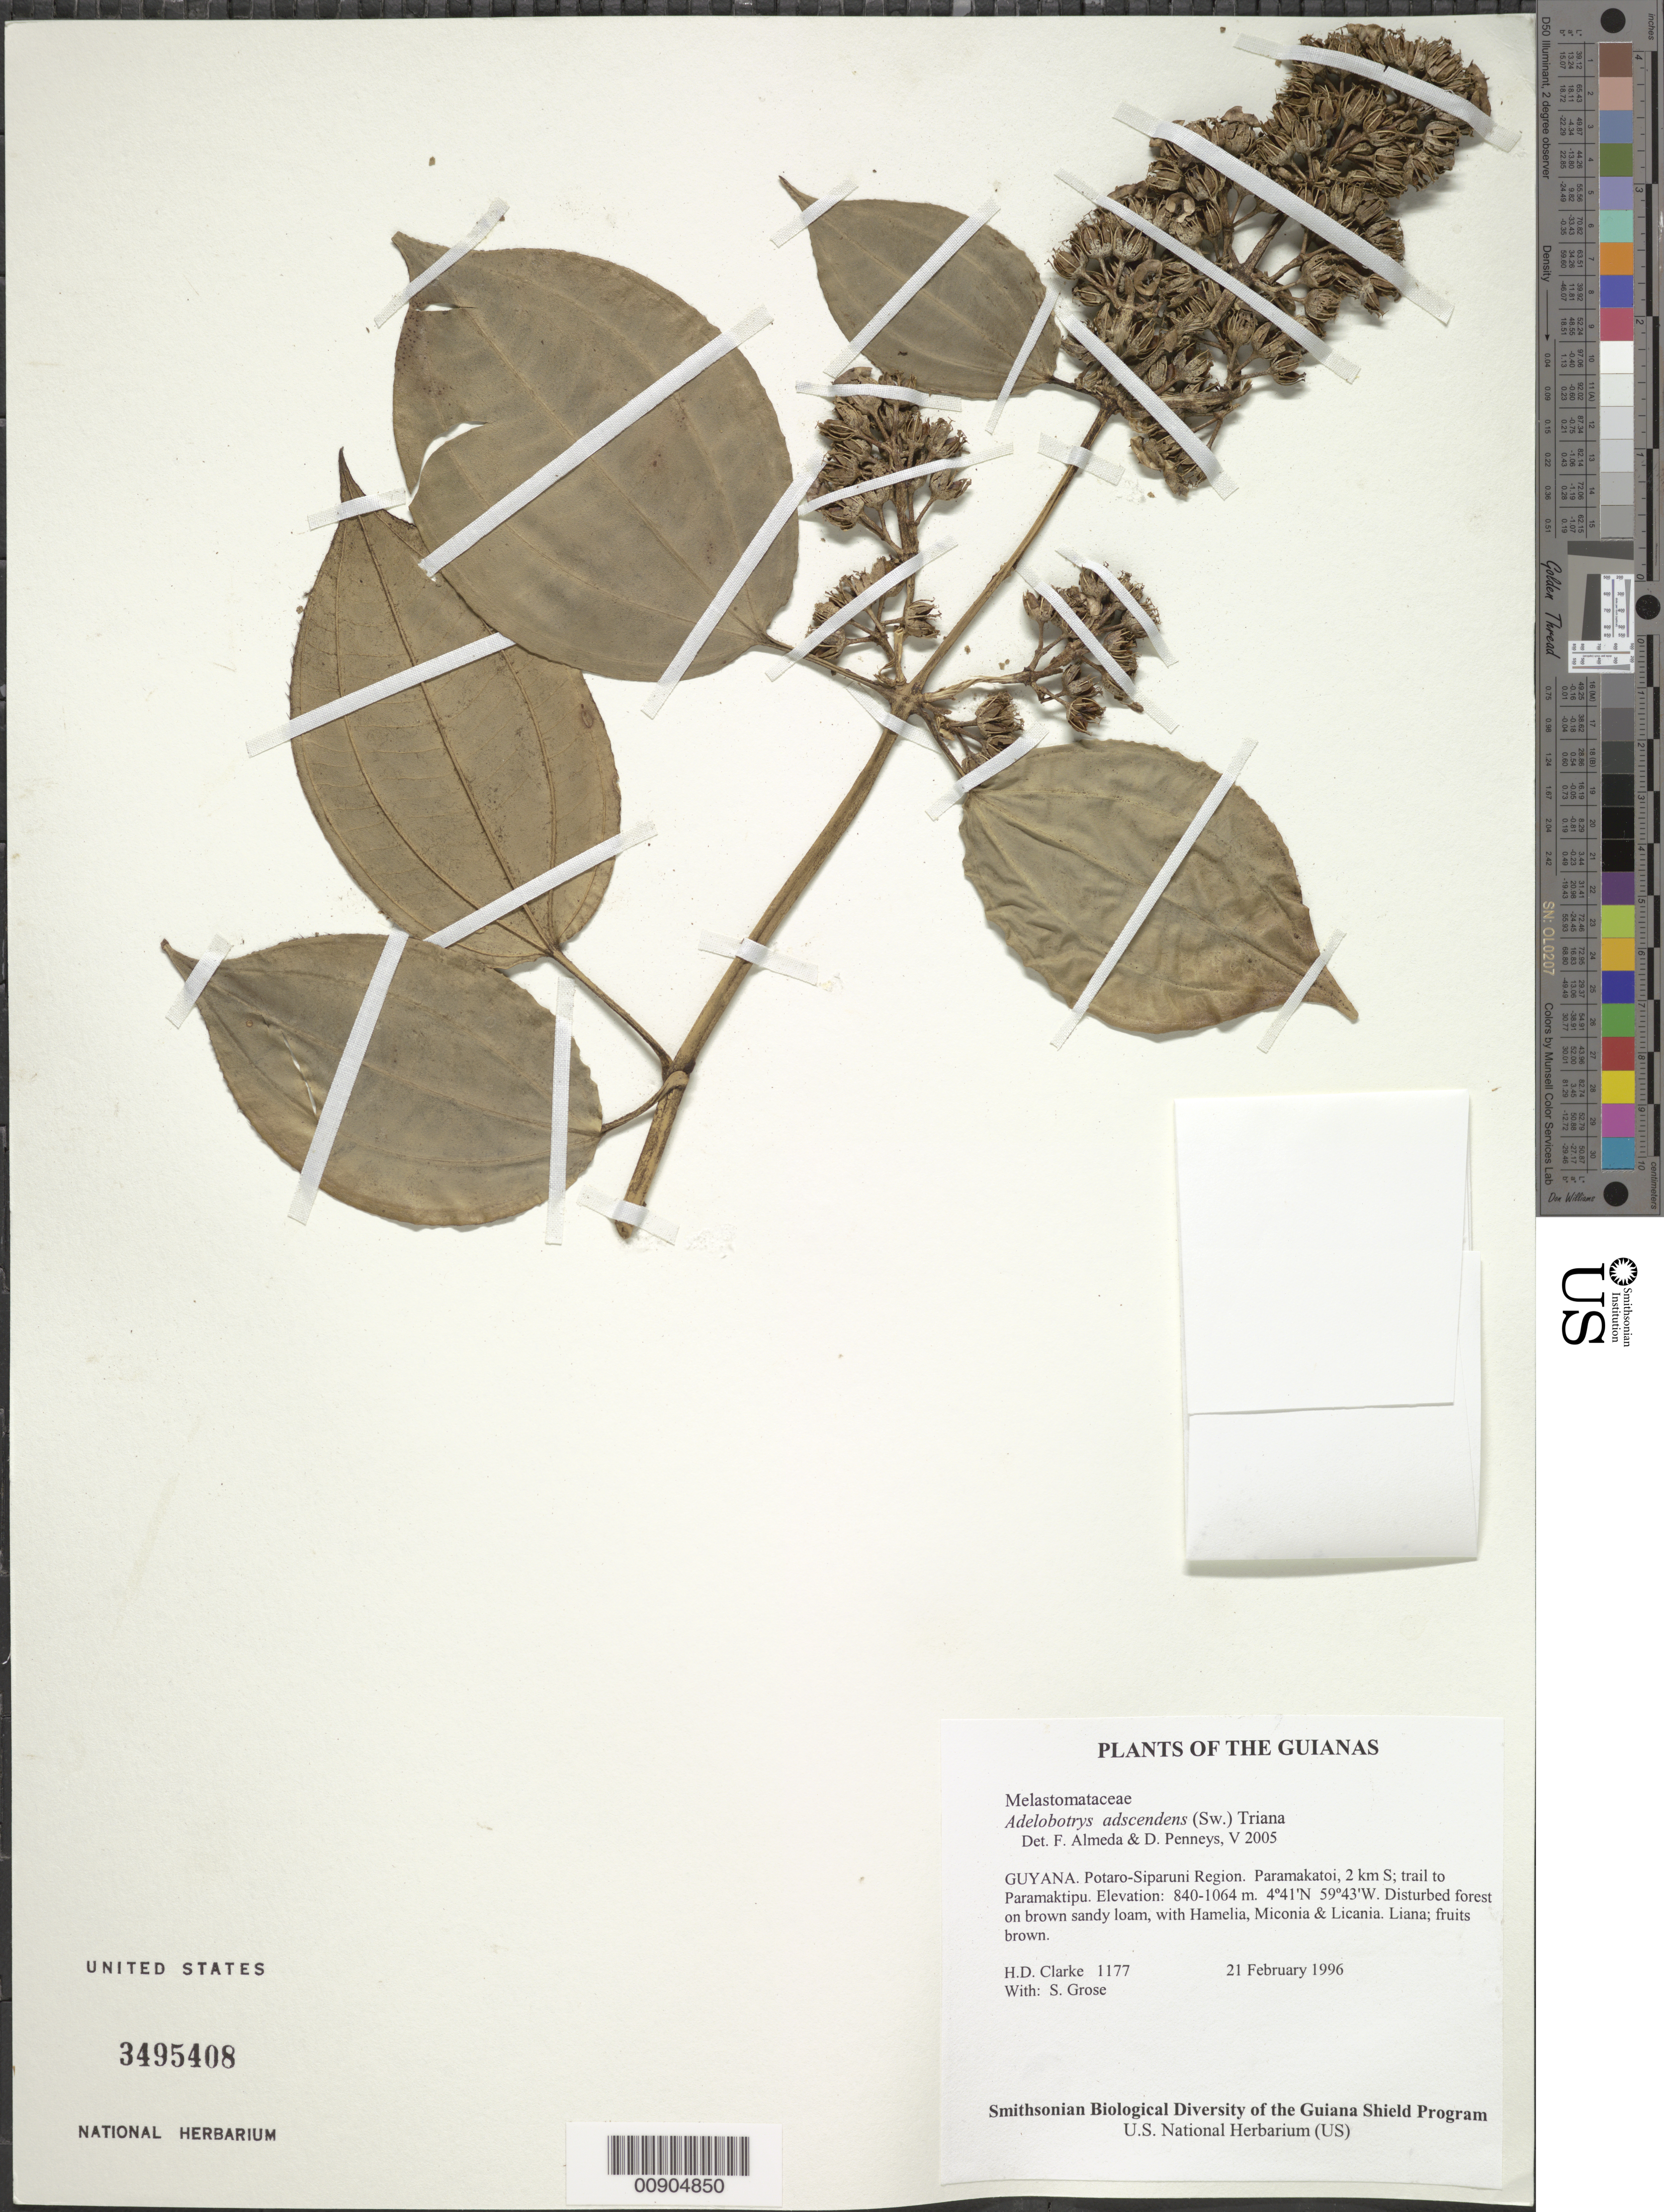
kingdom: Plantae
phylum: Tracheophyta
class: Magnoliopsida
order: Myrtales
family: Melastomataceae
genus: Adelobotrys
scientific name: Adelobotrys adscendens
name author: (Sw.) Triana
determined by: Almeda, F.; Penneys, D. S.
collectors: H. D. Clarke & S. Grose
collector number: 1177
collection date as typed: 21 February 1996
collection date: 1996-02-21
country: Guyana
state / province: Potaro-Siparuni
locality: Paramakatoi, 2 km S; trail to Paramaktipu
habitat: Disturbed forest on brown sandy loam, with Hamelia, Miconia & Licania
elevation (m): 840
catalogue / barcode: US 3495408